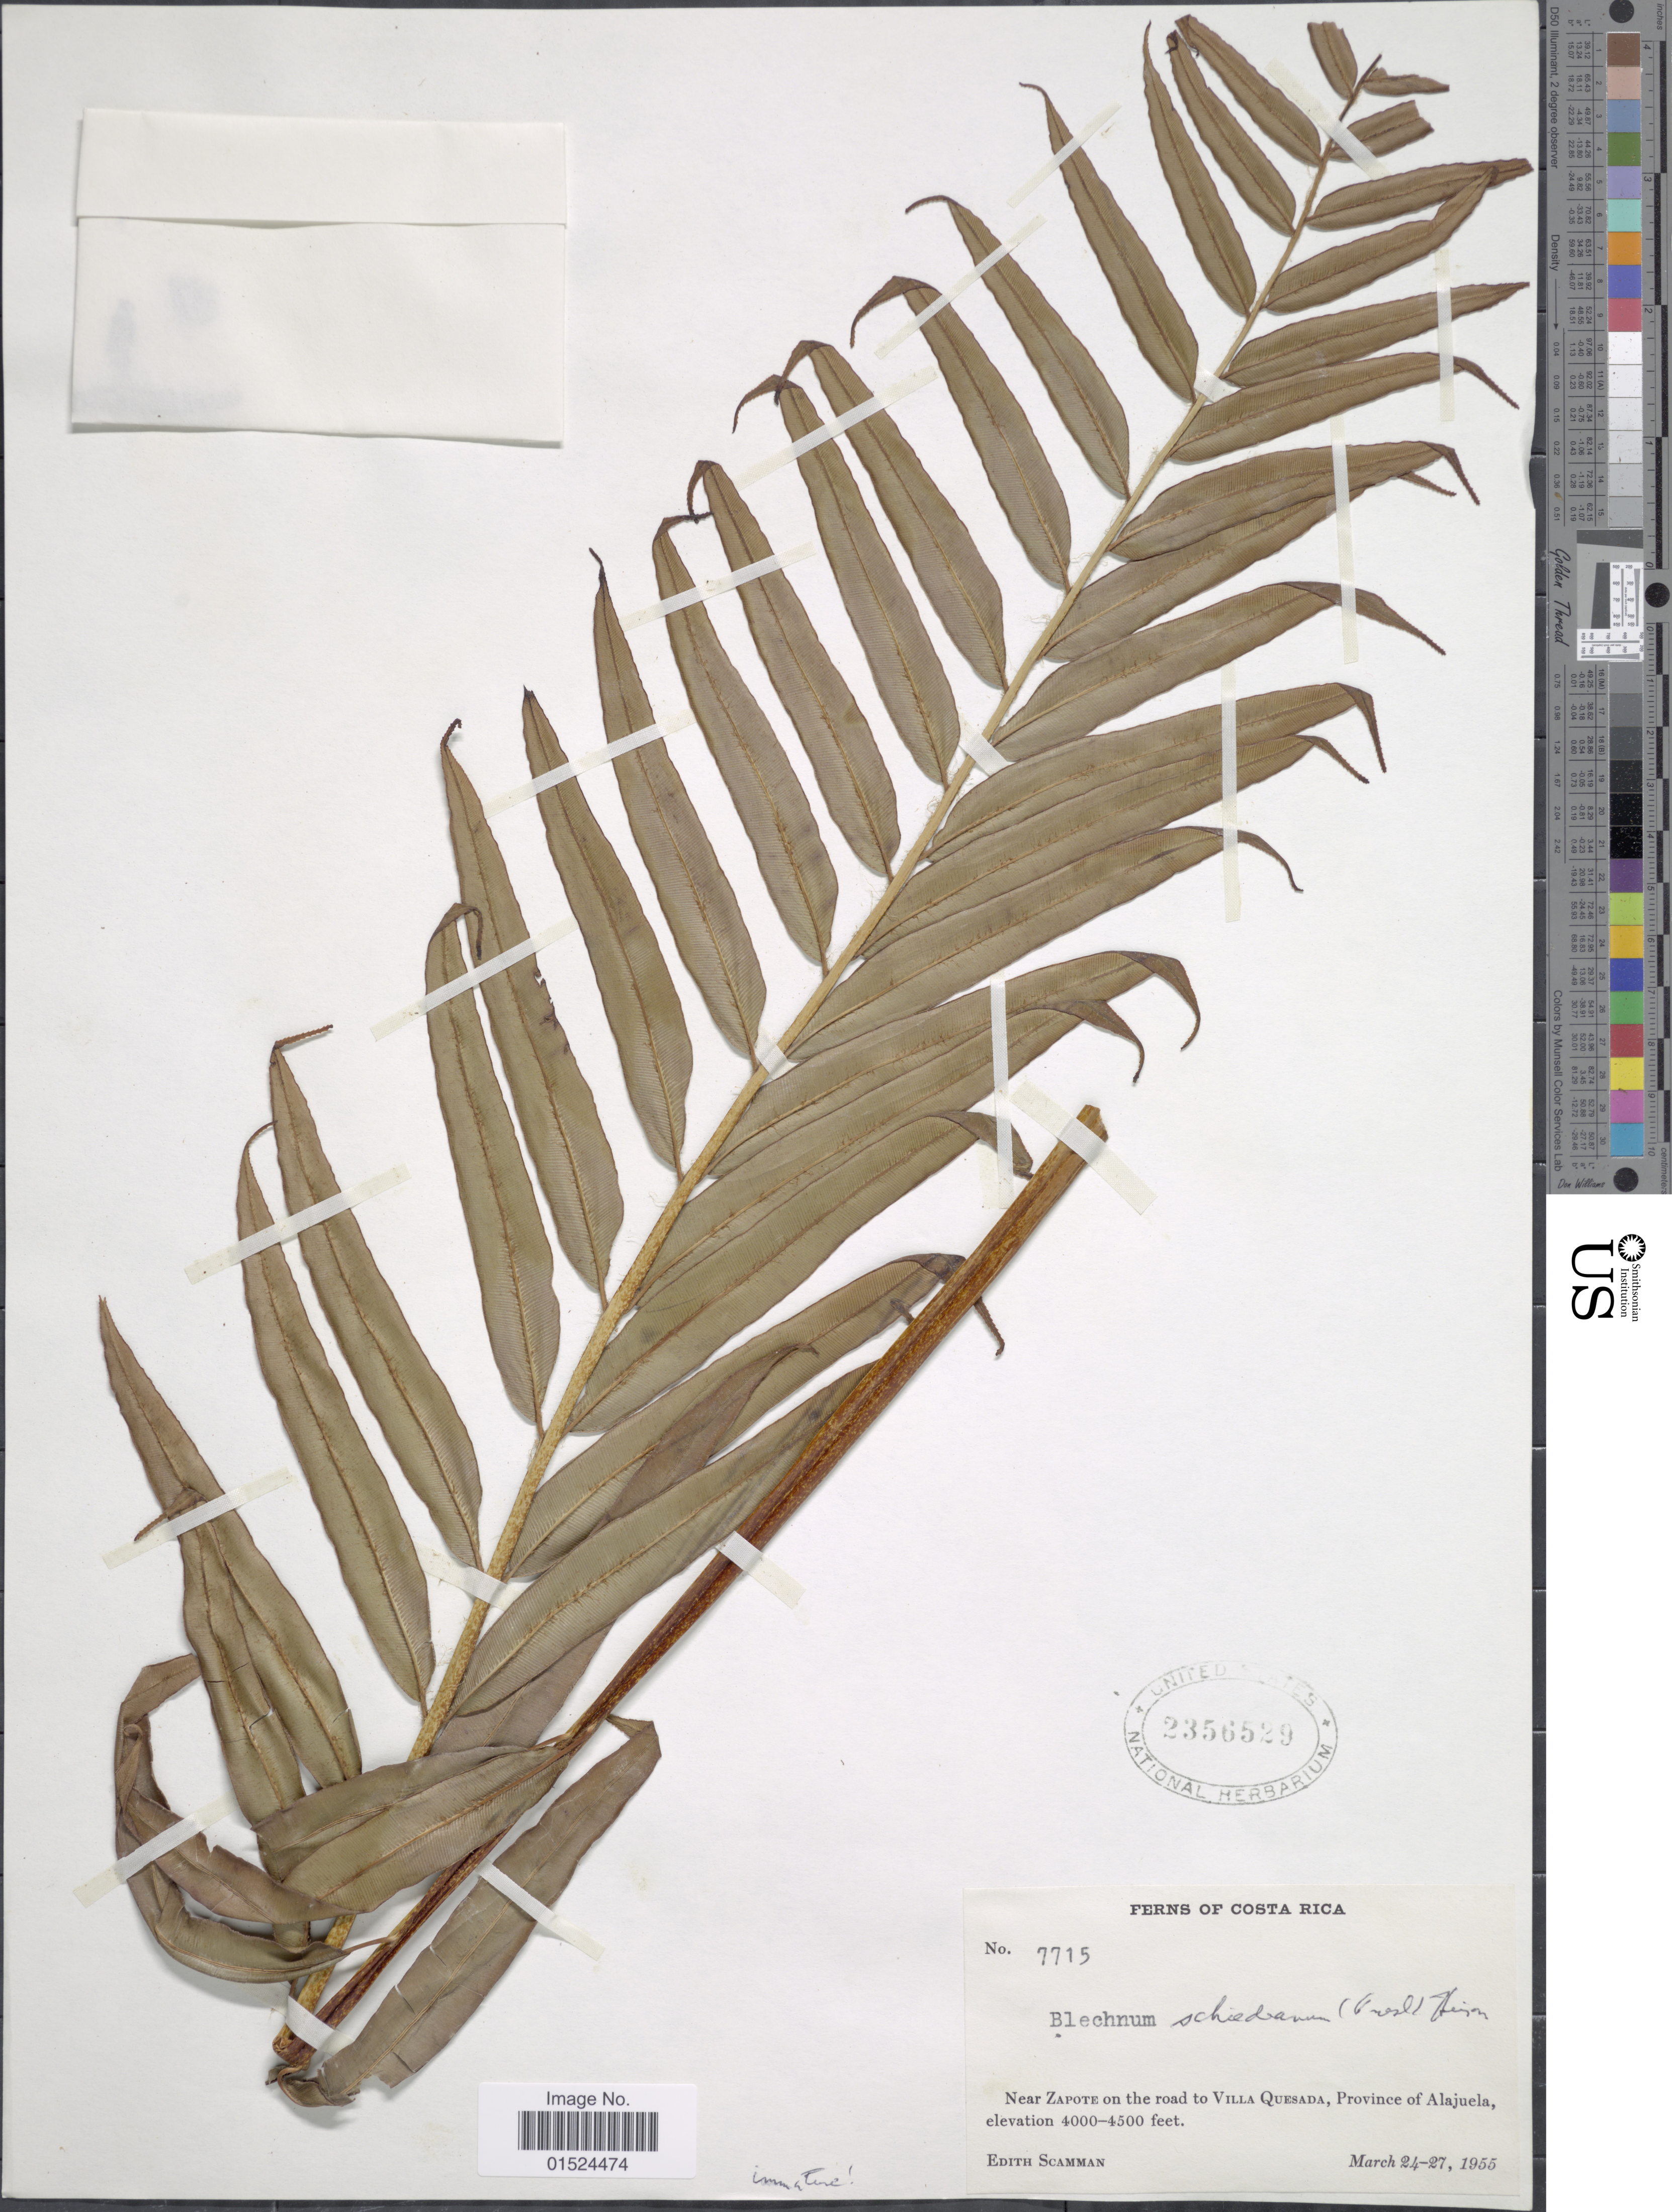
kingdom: Plantae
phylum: Tracheophyta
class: Polypodiopsida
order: Polypodiales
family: Blechnaceae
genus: Blechnum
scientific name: Blechnum schiedeanum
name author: (Schltdl. ex C. Presl) Hieron.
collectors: E. Scamman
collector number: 7715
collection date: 1955-03-24/1955-03-27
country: Costa Rica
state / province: Alajuela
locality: Near Zapote on the road to Villa Quesada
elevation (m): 1219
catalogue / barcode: US 2356529